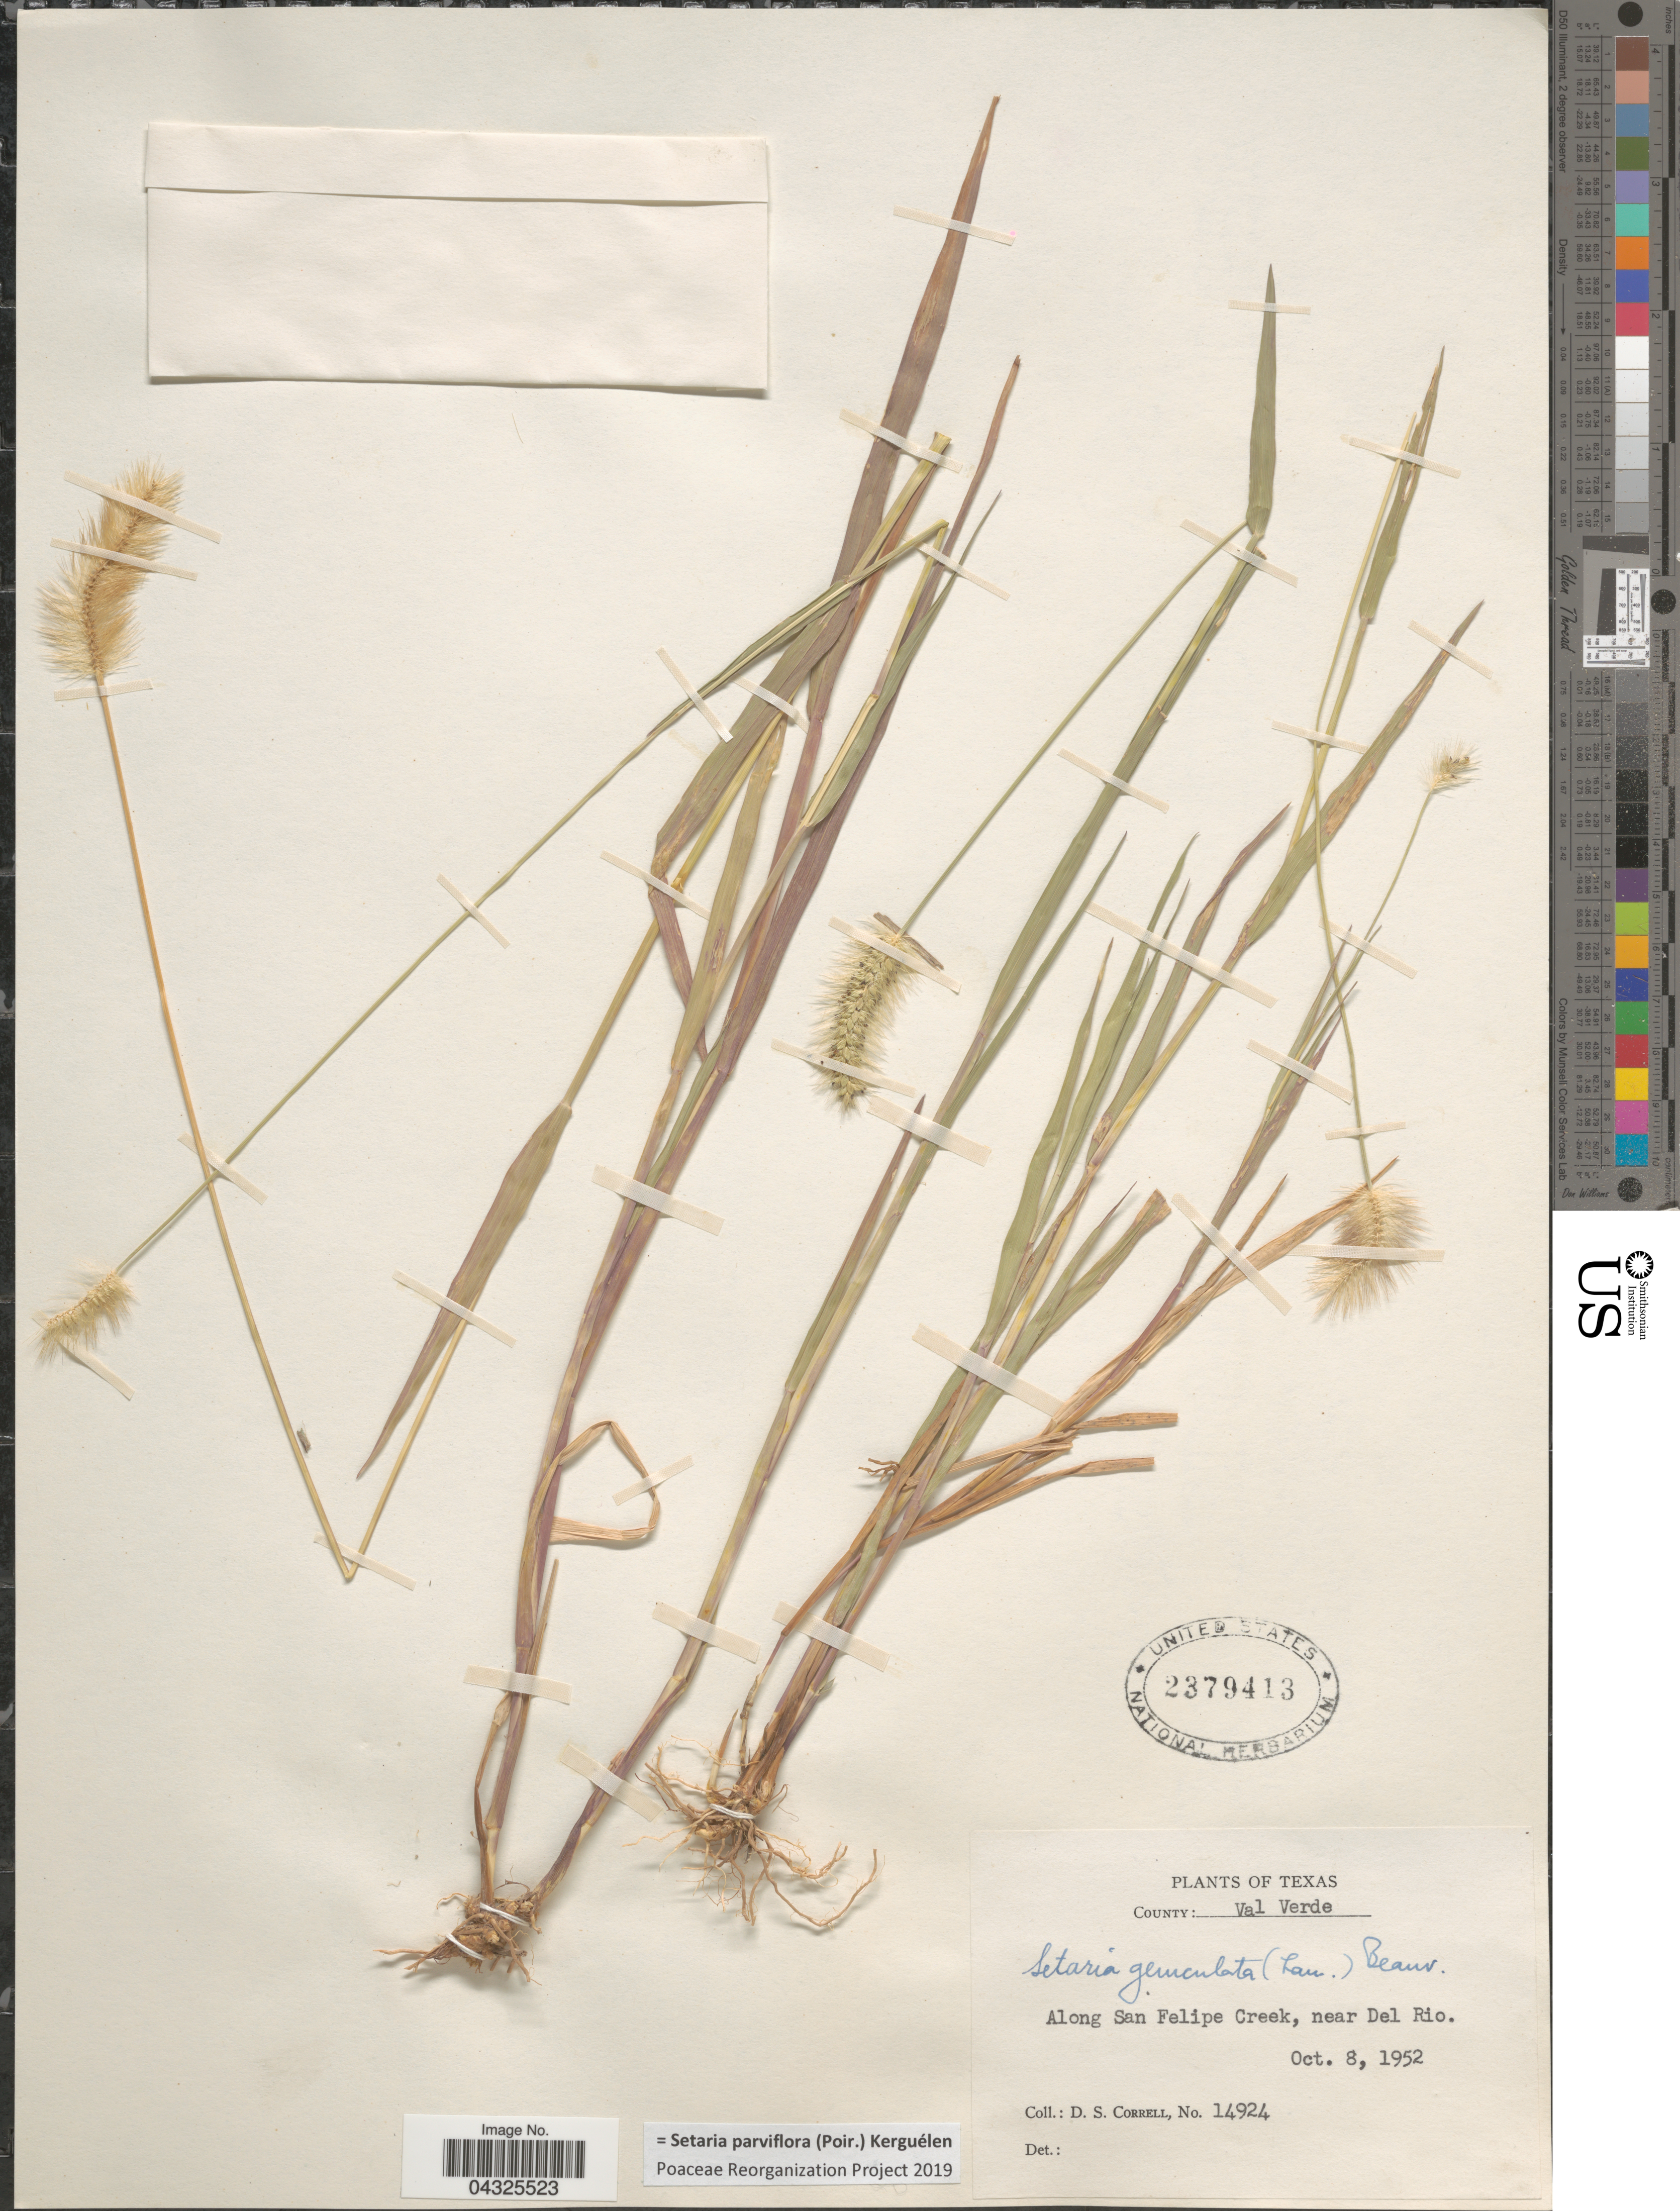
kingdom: Plantae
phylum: Tracheophyta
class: Liliopsida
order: Poales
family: Poaceae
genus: Setaria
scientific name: Setaria parviflora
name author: (Poir.) Kerguélen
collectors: D. S. Correll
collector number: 14924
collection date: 1952-10-08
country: United States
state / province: Texas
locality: County: Val Verde. Along San Felipe Creek, near Del Rio.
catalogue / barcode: US 2379413